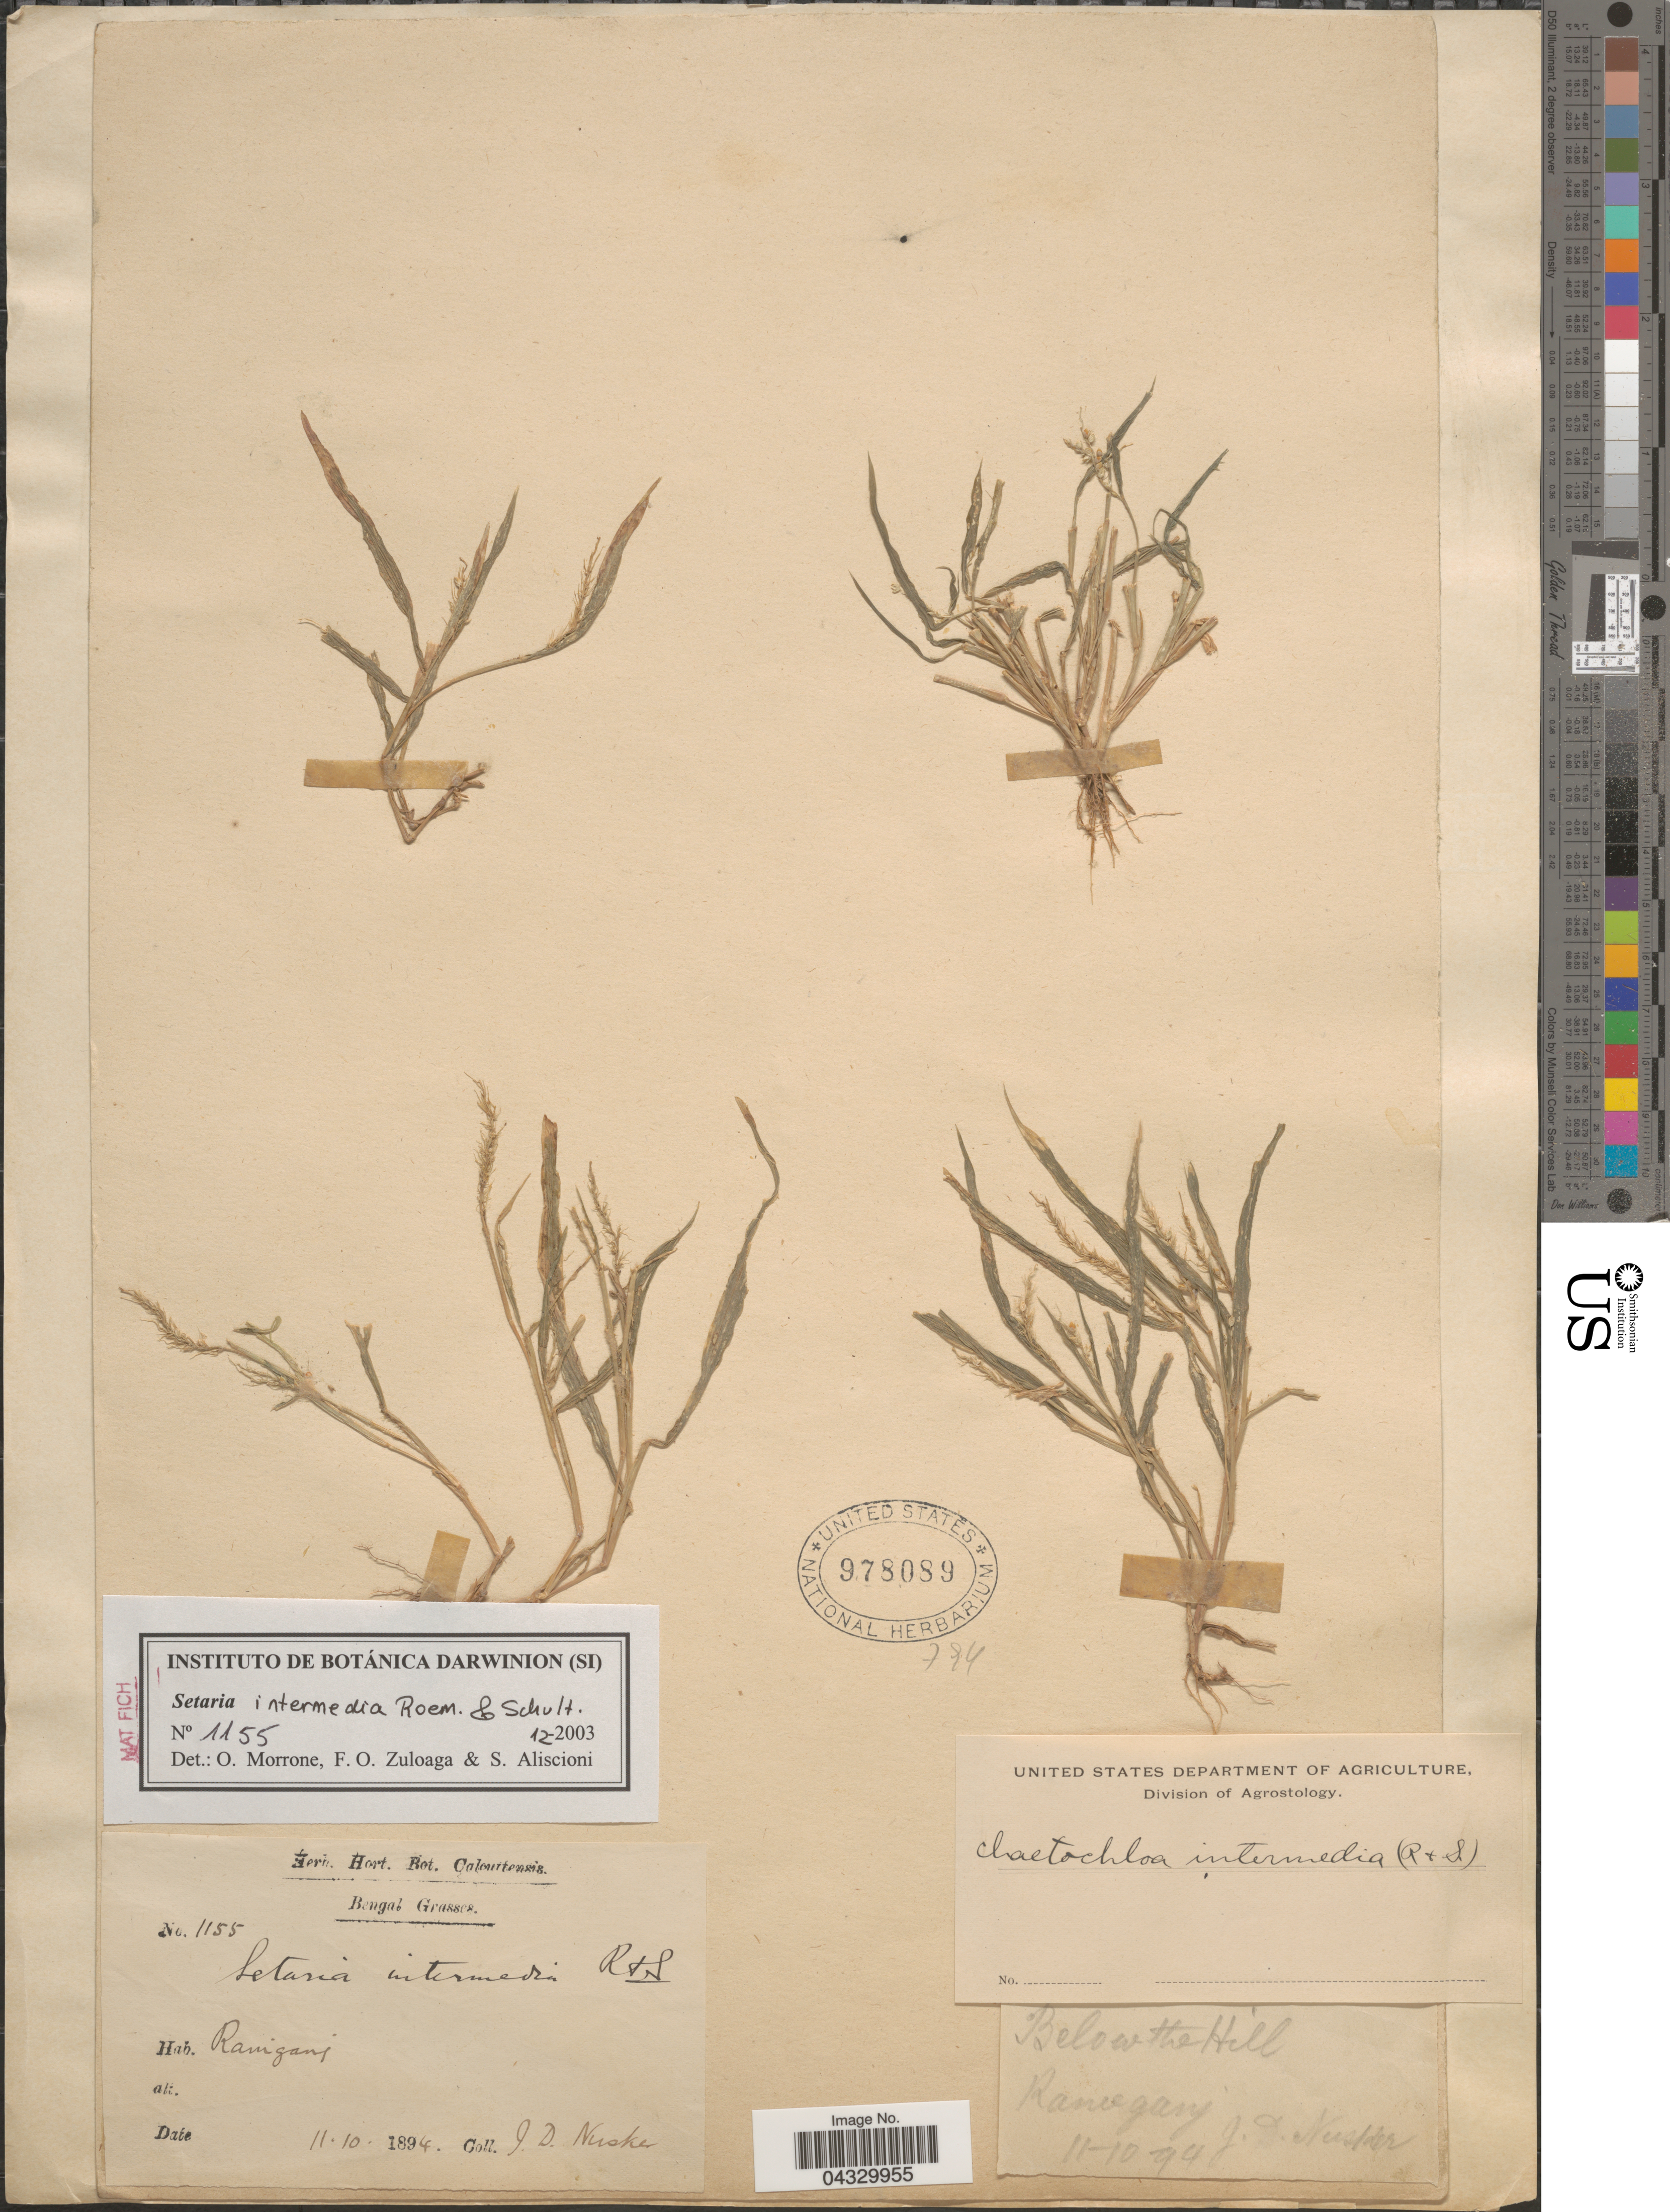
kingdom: Plantae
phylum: Tracheophyta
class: Liliopsida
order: Poales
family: Poaceae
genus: Setaria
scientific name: Setaria intermedia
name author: Roem. & Schult.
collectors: J. D. Nusker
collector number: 1155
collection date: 1894-10-11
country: India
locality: Bengal. Raniganj.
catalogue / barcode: US 978089